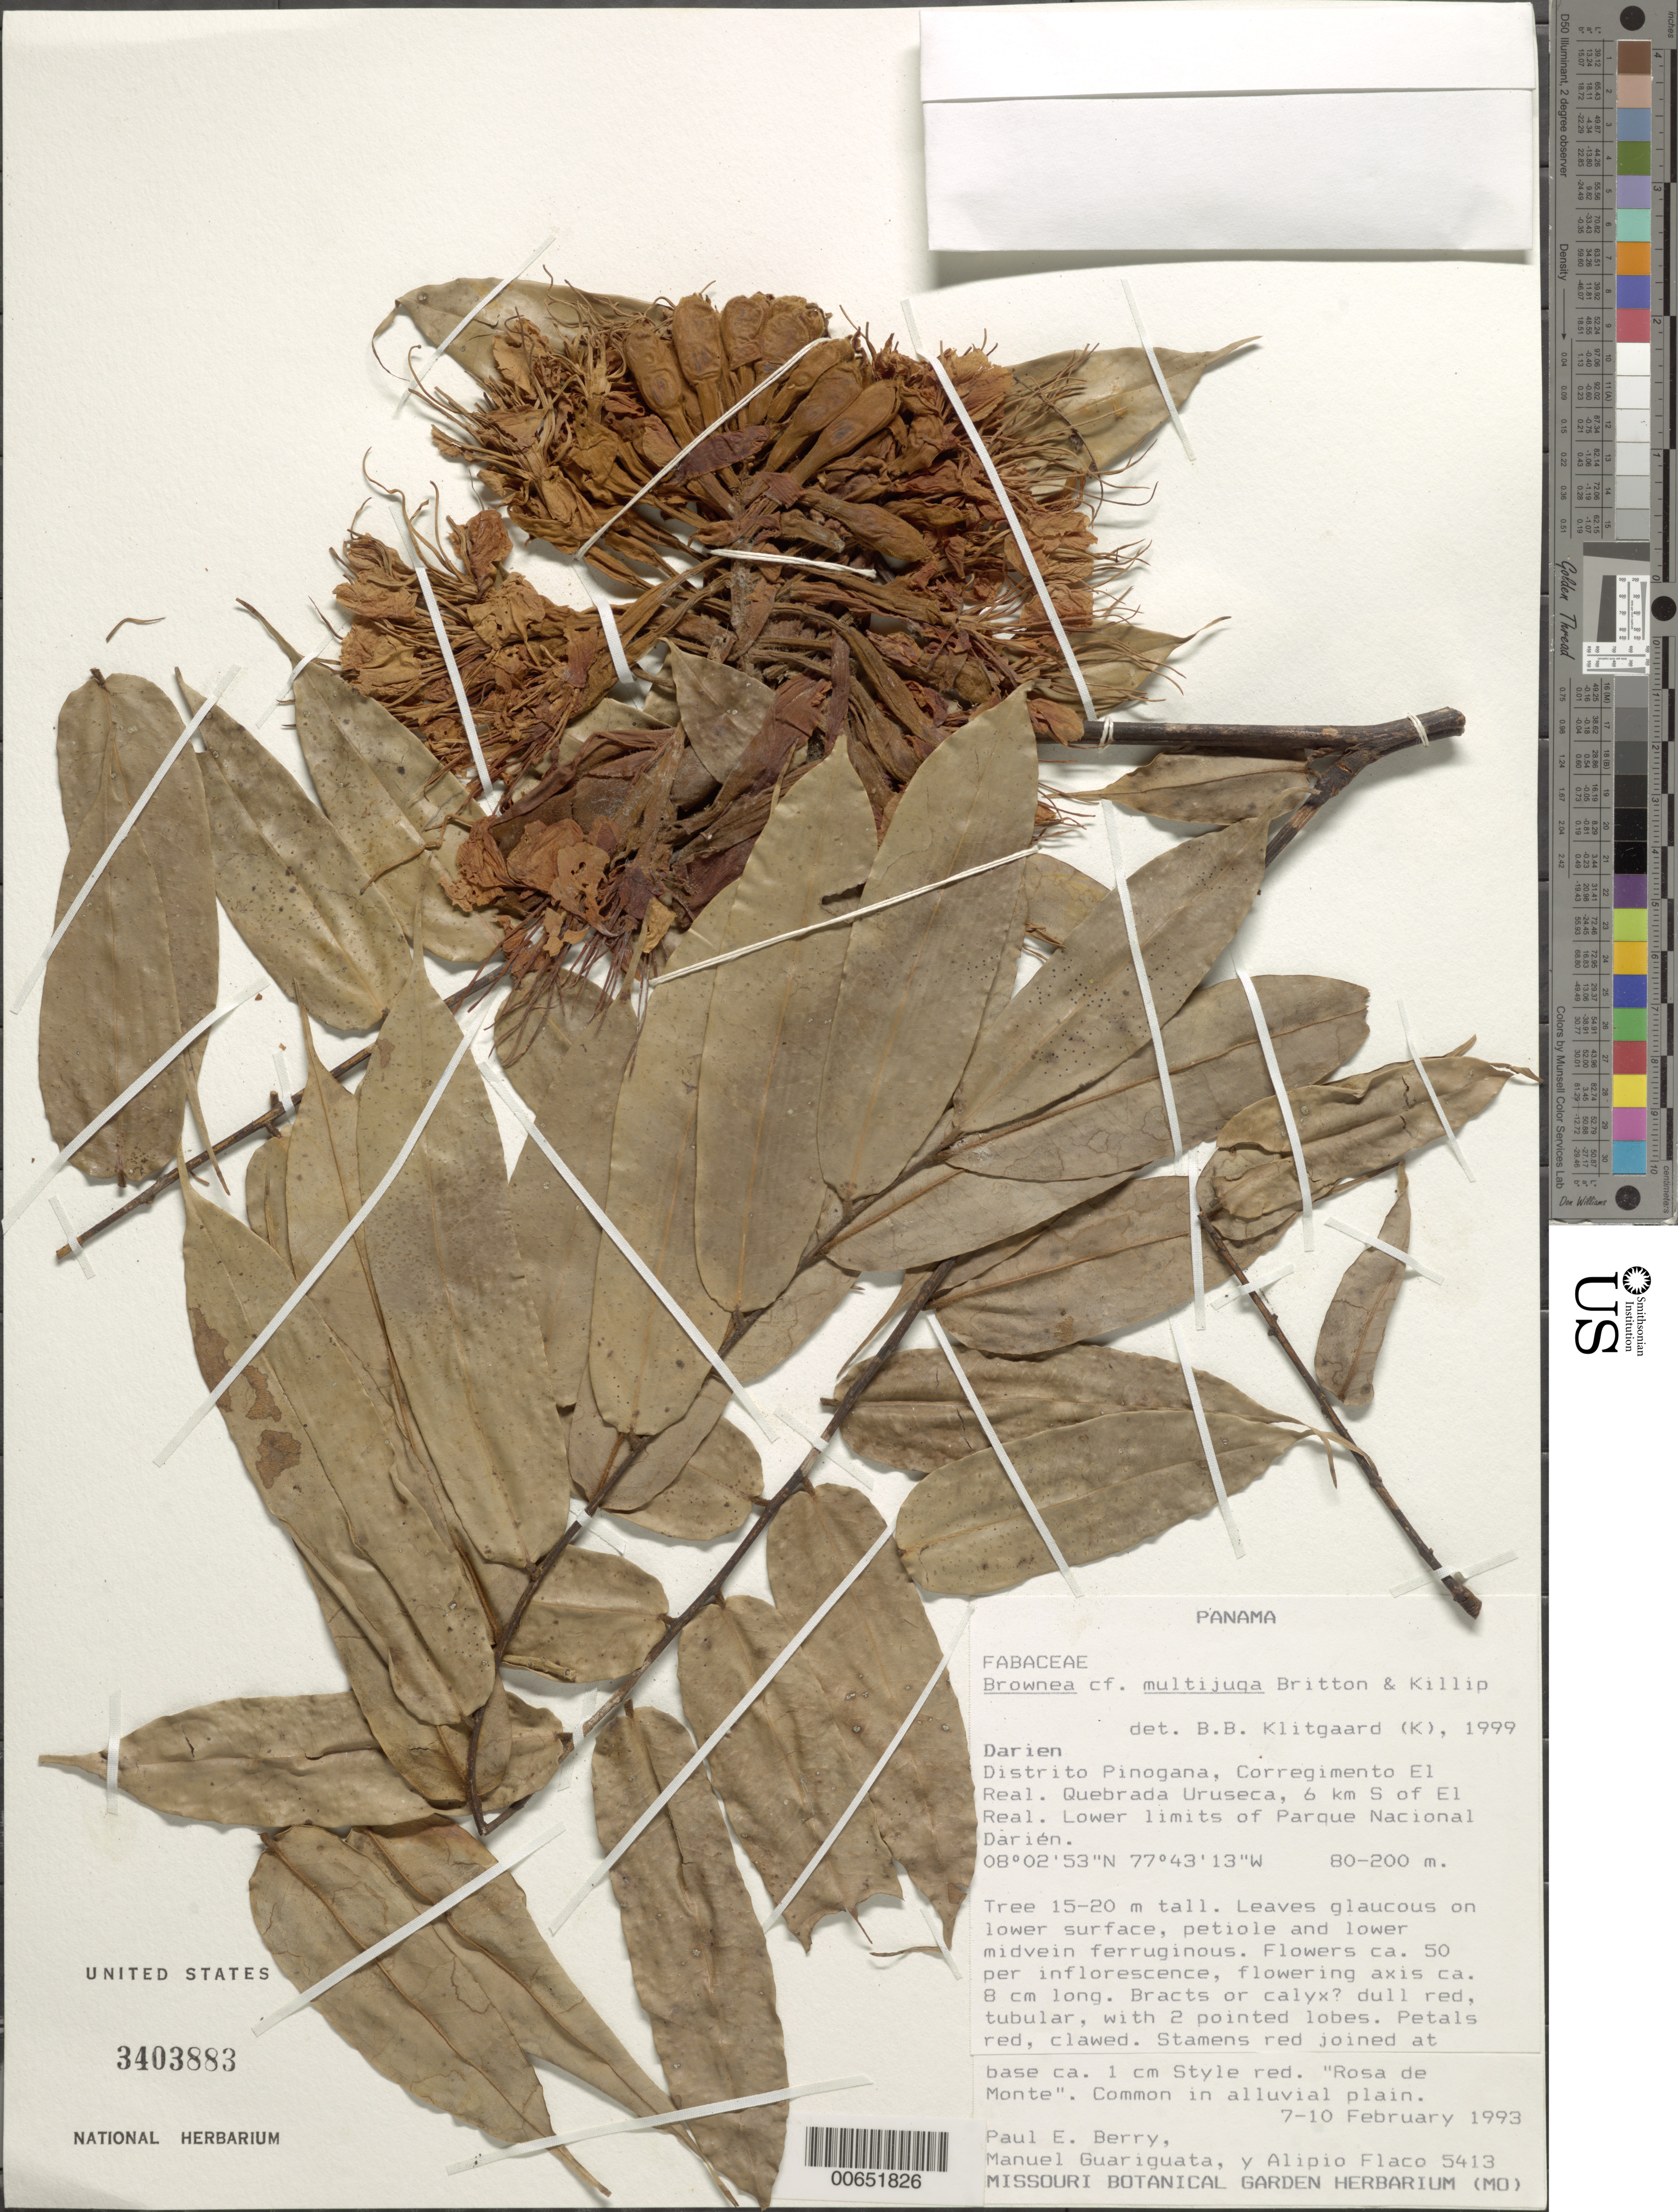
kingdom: Plantae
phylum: Tracheophyta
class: Magnoliopsida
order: Fabales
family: Fabaceae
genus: Brownea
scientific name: Brownea multijuga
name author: Britton & Killip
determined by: Santos-Silva, J.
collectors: P. E. Berry, M. Guariguata & A. Flaco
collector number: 5413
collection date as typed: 07 Feb 1993 to 10 Feb 1993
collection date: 1993-02-07/1993-02-10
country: Panama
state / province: Darién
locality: Pinogana, corregimento el Reals of el Real, lower limits of Parque National Darien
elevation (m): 80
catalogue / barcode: US 3403883